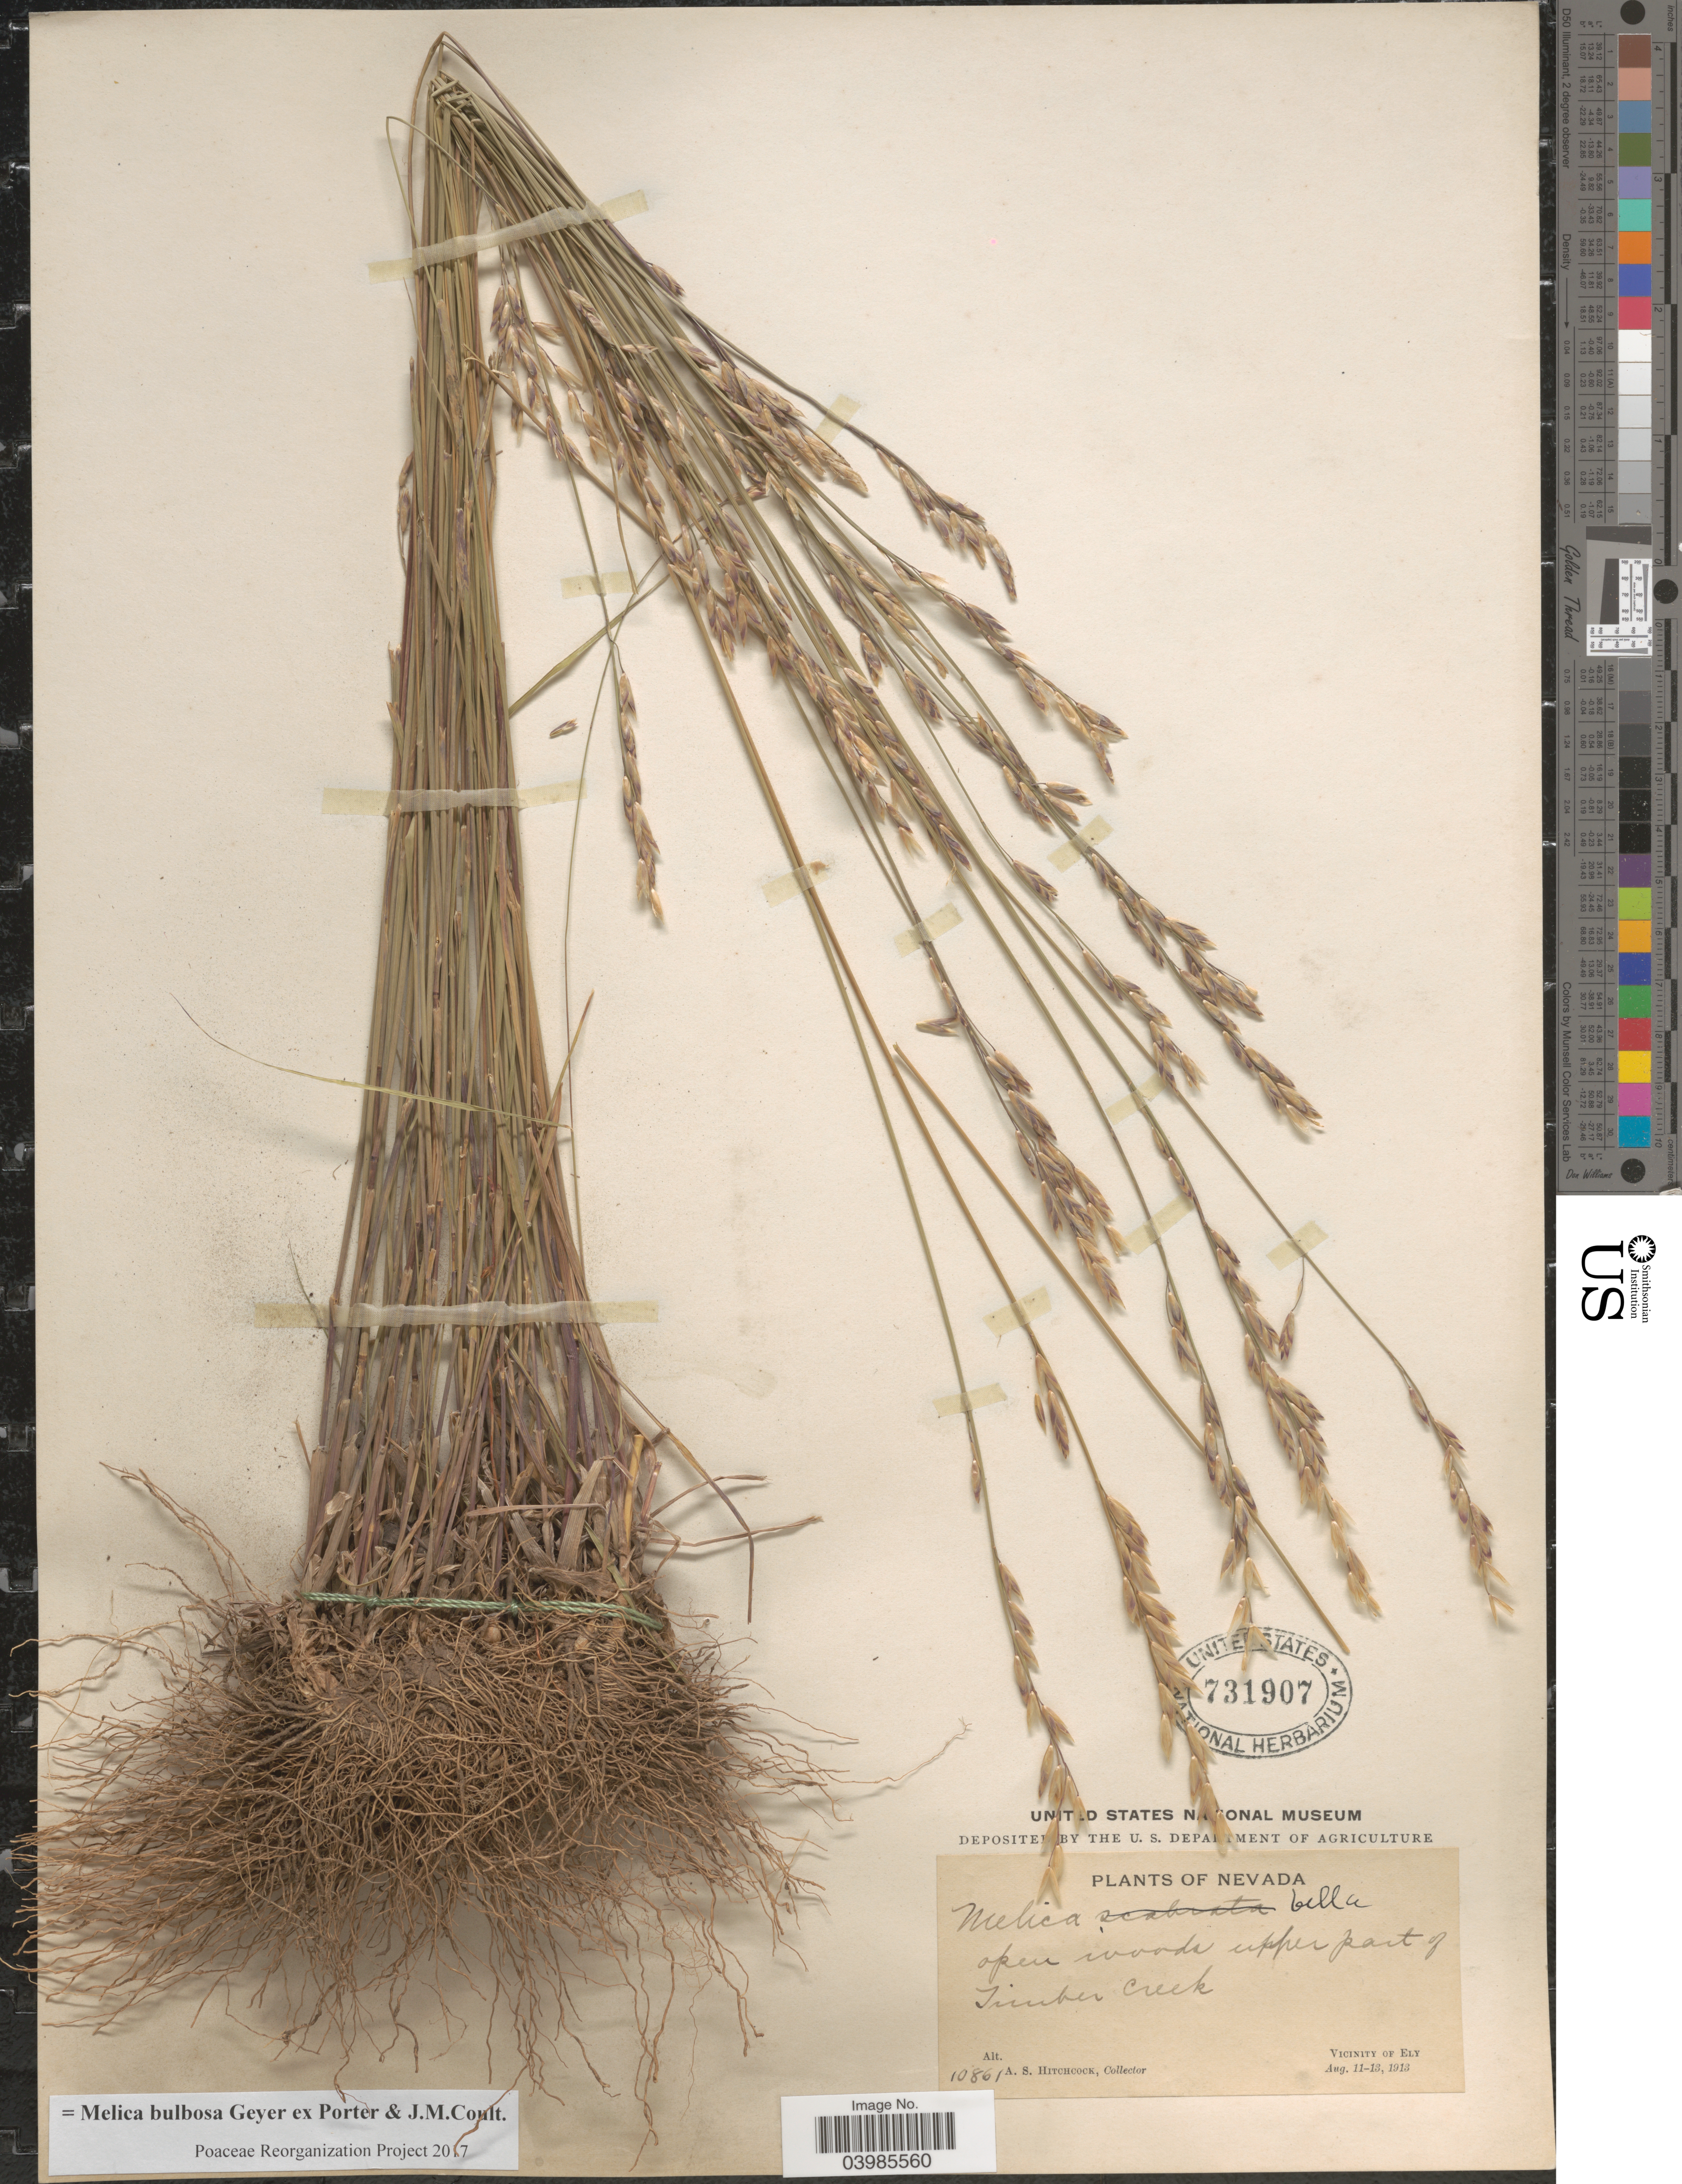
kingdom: Plantae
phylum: Tracheophyta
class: Liliopsida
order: Poales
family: Poaceae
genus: Melica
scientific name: Melica bulbosa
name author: Geyer ex Porter & J.M. Coult.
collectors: A. S. Hitchcock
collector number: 10861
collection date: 1913-08-11/1913-08-13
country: United States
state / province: Nevada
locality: Timber Creek. Vicinity of Ely.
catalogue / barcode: US 731907